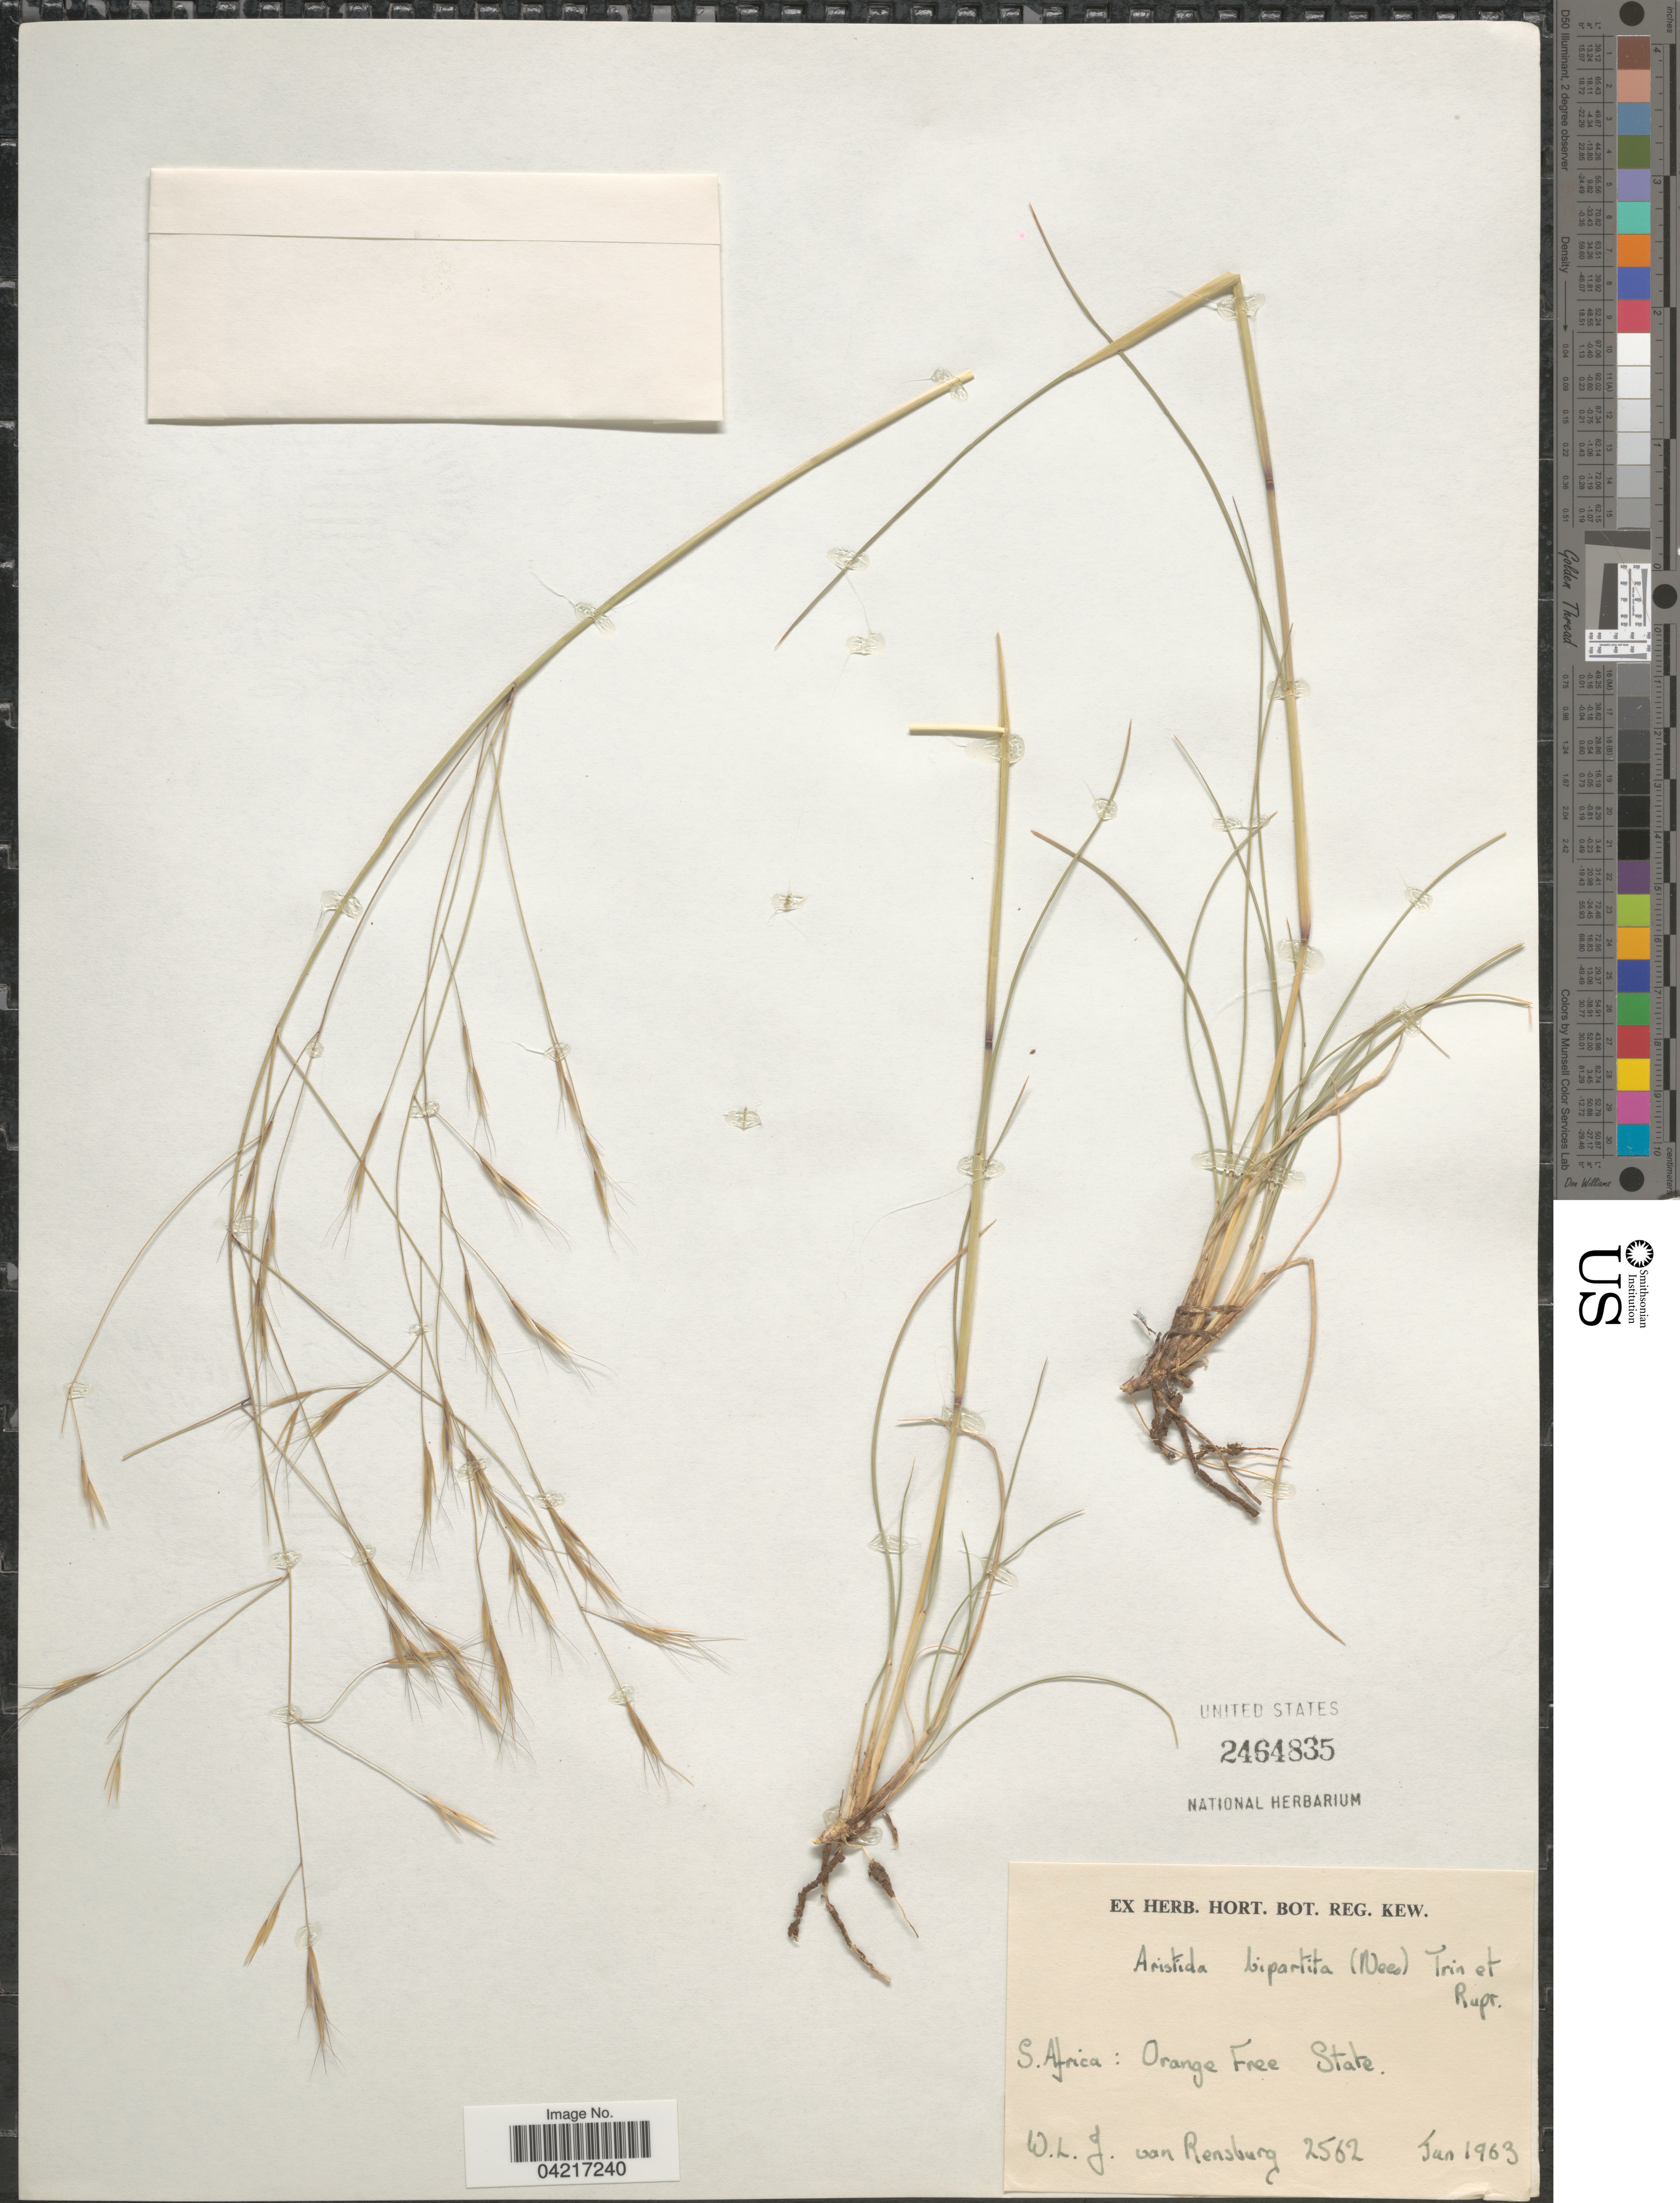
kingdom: Plantae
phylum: Tracheophyta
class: Liliopsida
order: Poales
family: Poaceae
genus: Aristida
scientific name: Aristida bipartita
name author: (Nees) Trin. & Rupr.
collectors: W. Rensburg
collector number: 2562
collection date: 1963-01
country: South Africa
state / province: Free State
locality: S. Africa: Orange Free State.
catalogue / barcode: US 2464835